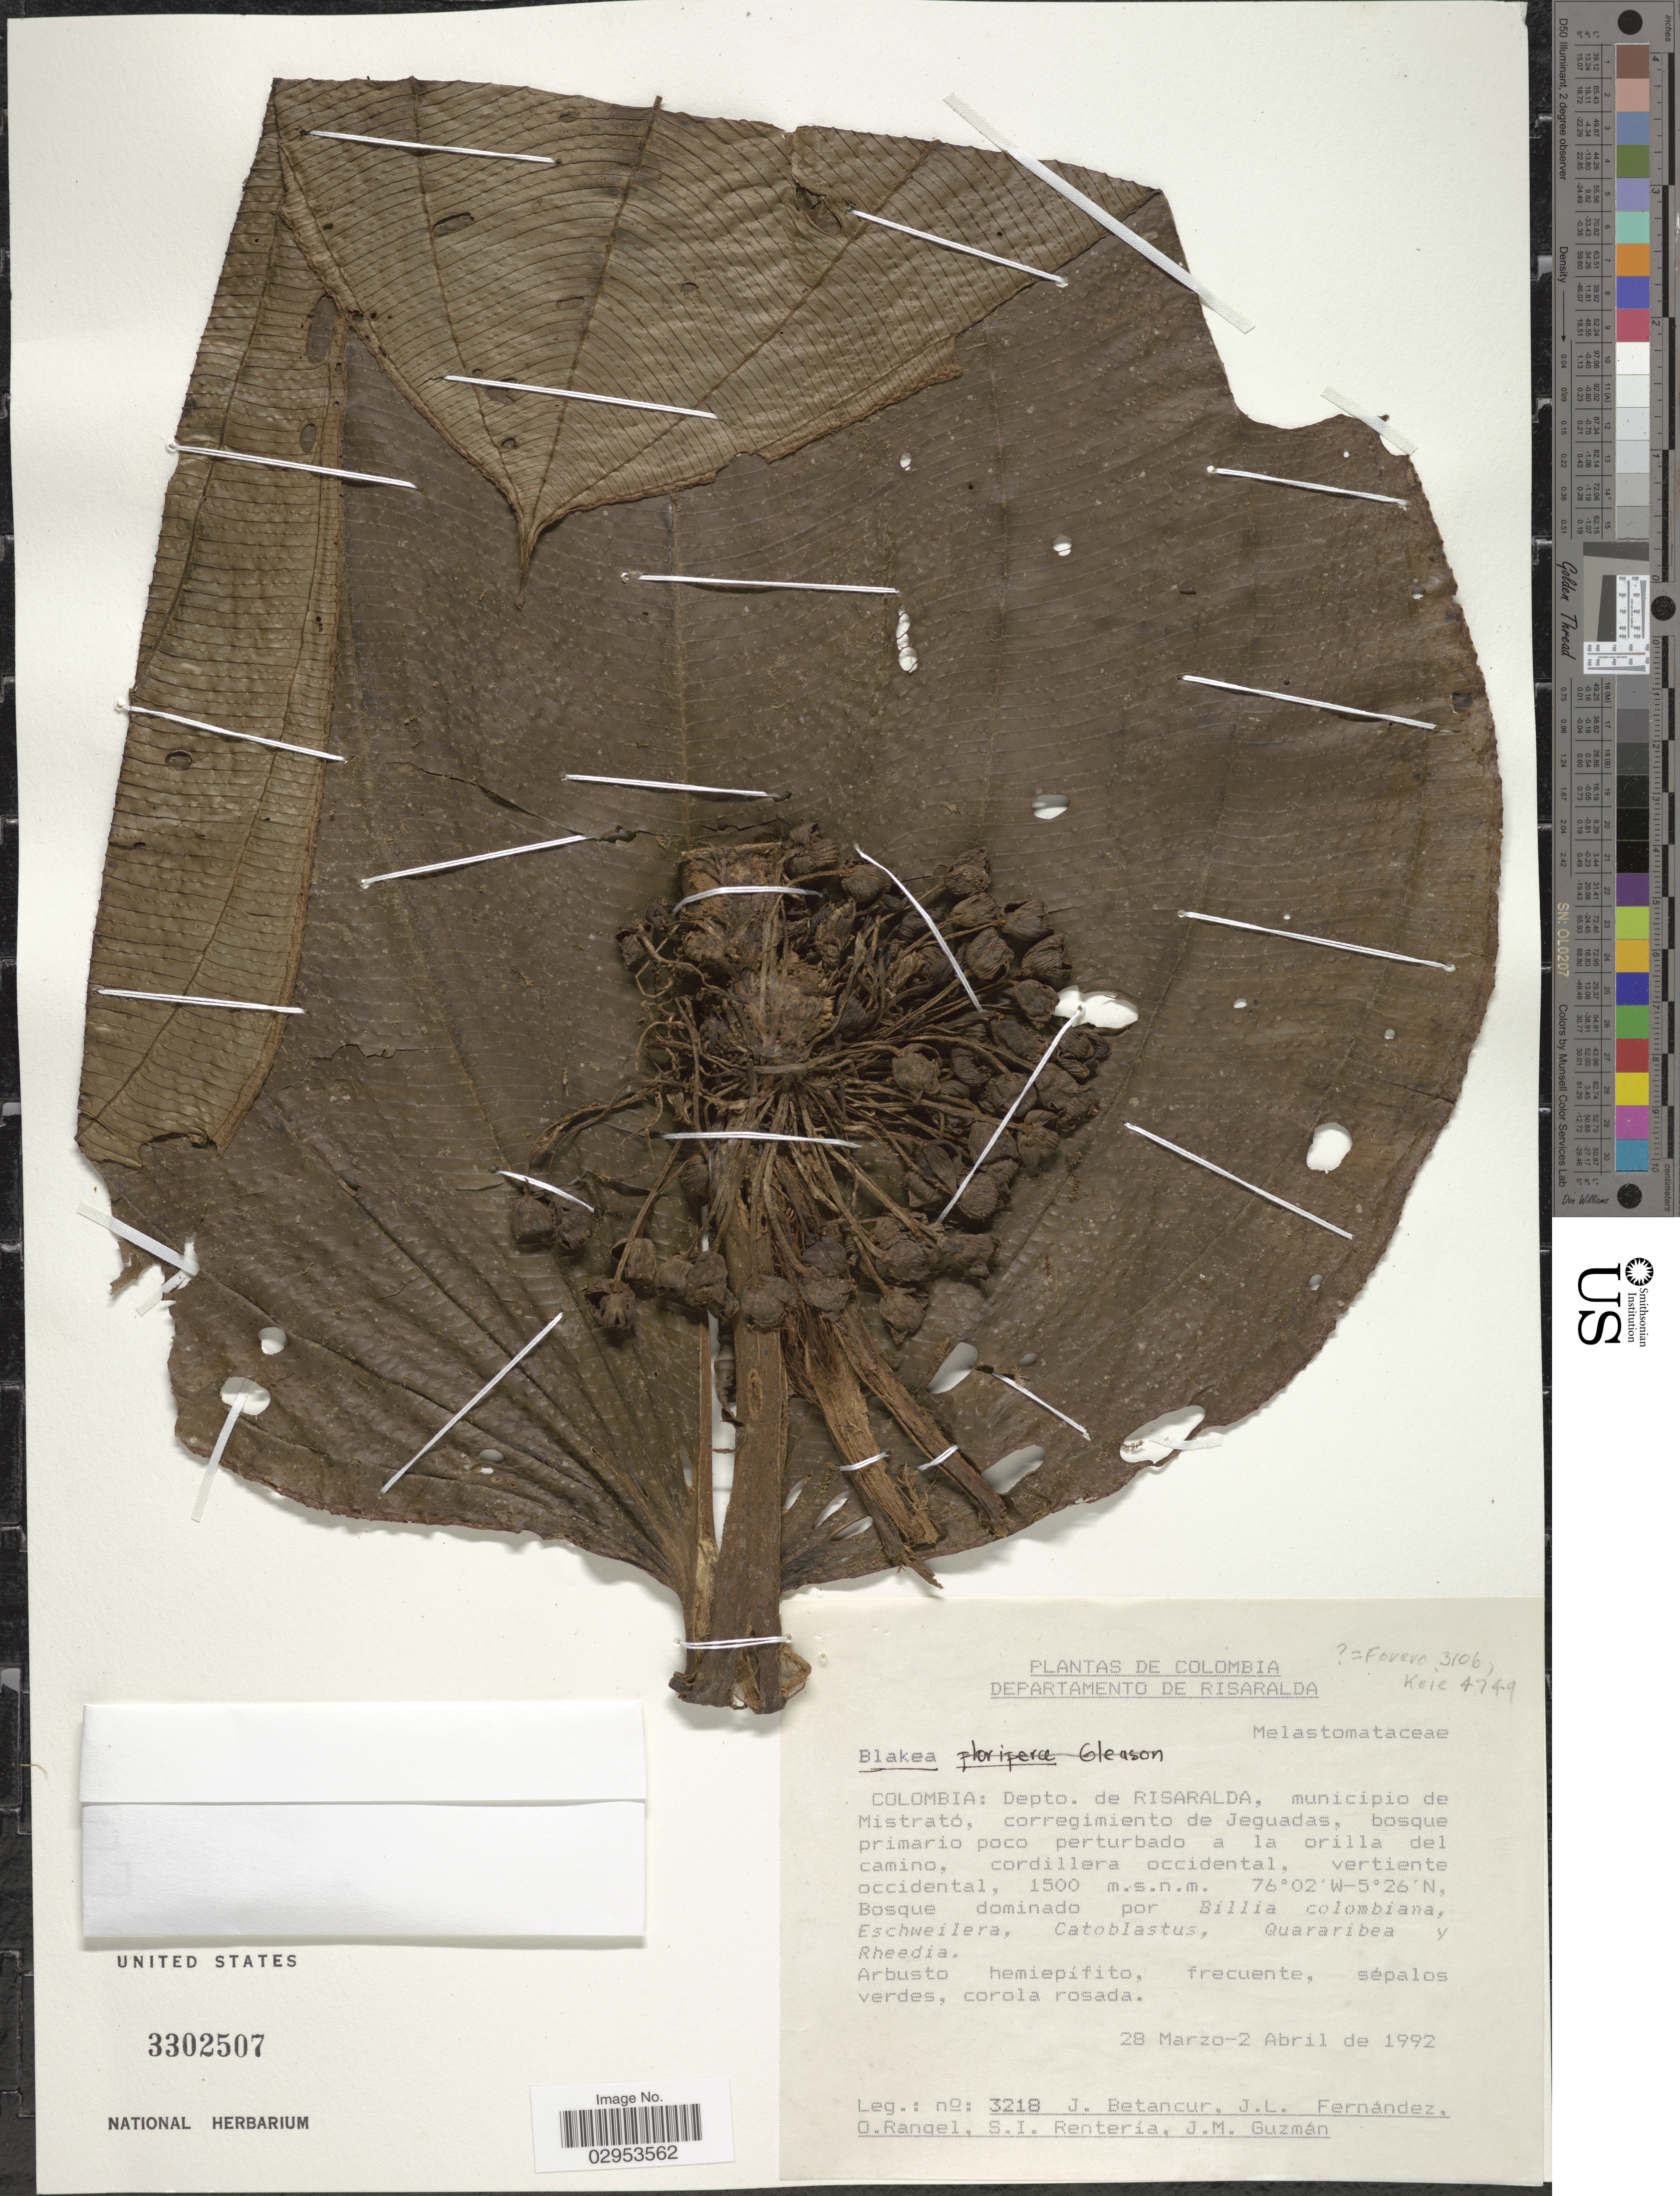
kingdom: Plantae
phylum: Tracheophyta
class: Magnoliopsida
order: Myrtales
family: Melastomataceae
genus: Blakea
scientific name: Blakea sp.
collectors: J. Betancur, J. Fernández, O. Rangel, S. Renteria & J. Guzman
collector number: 3218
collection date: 1992-03-28/1992-04-02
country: Colombia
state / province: Risaralda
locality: Depto. de Risaralda, municipio de Mistrató, corregimiento de Jeguadas. Cordillera occidental, vertiente occidental.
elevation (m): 1500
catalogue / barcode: US 3302507